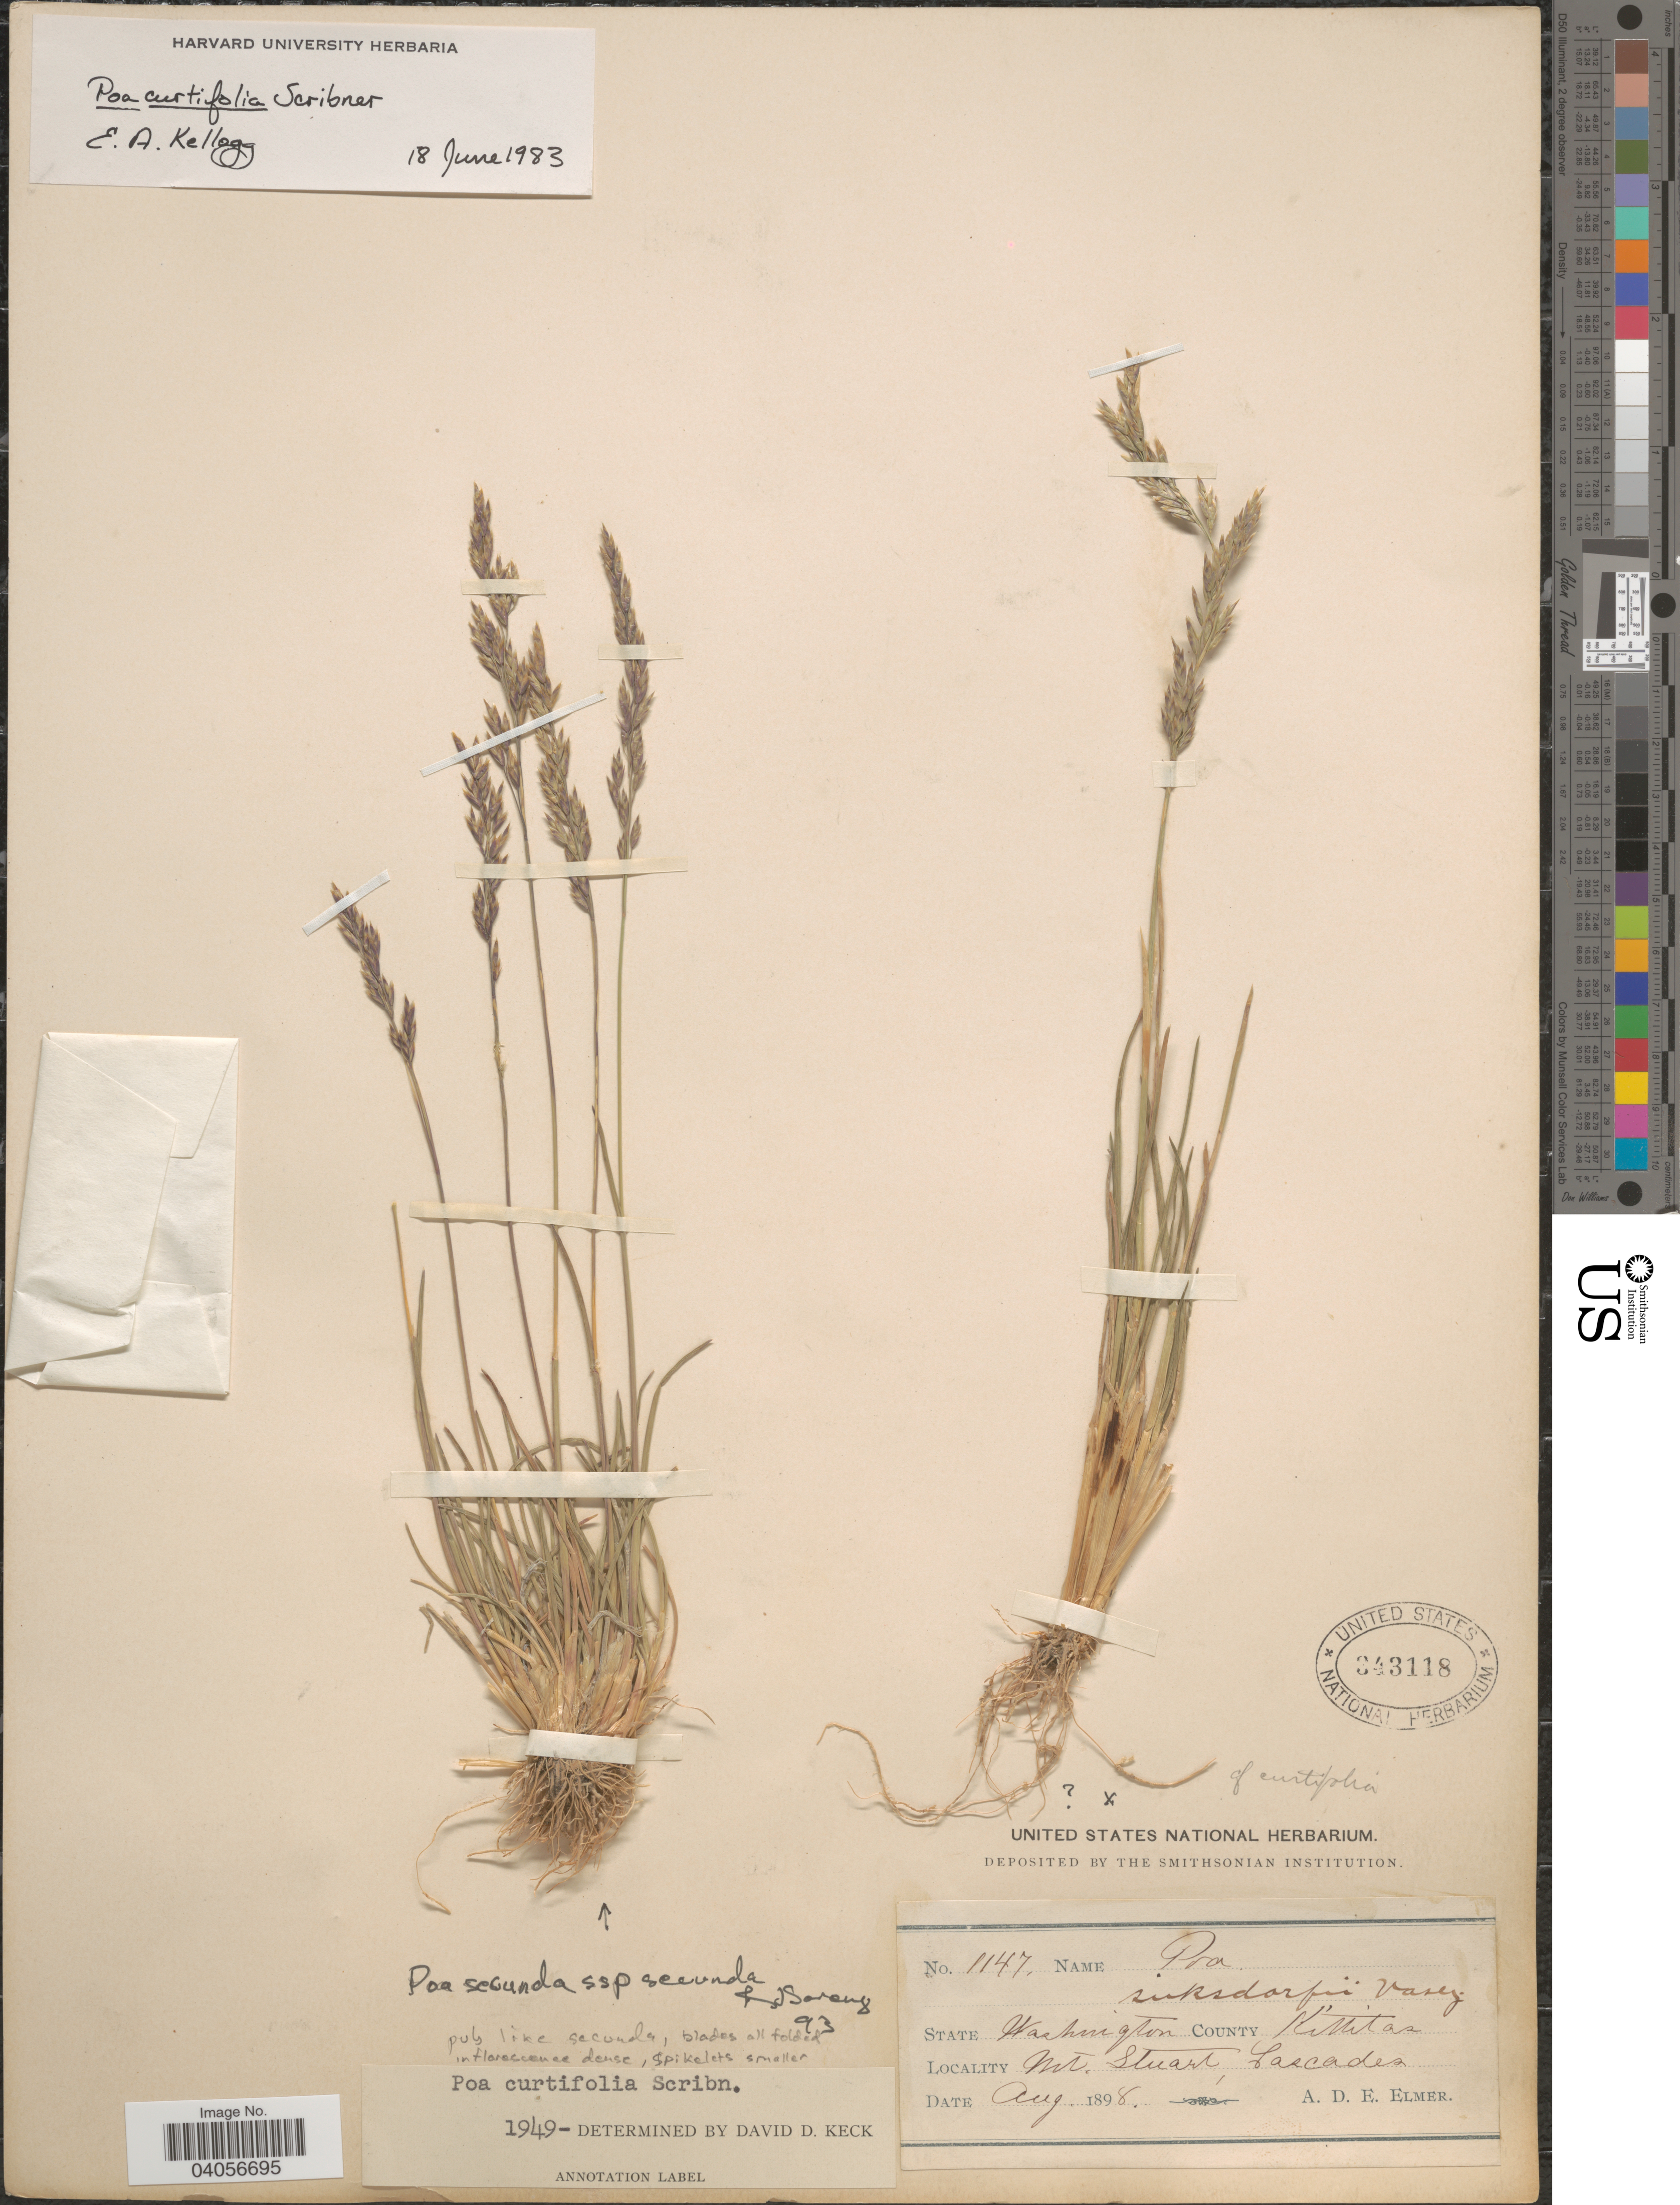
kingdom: Plantae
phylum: Tracheophyta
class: Liliopsida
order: Poales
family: Poaceae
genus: Poa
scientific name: Poa curtifolia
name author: Scribn.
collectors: A. D. E. Elmer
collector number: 1147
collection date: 1898-08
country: United States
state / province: Washington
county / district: Kittitas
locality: County Kittitas. Mt. Stuart, Cascades.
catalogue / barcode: US 343118